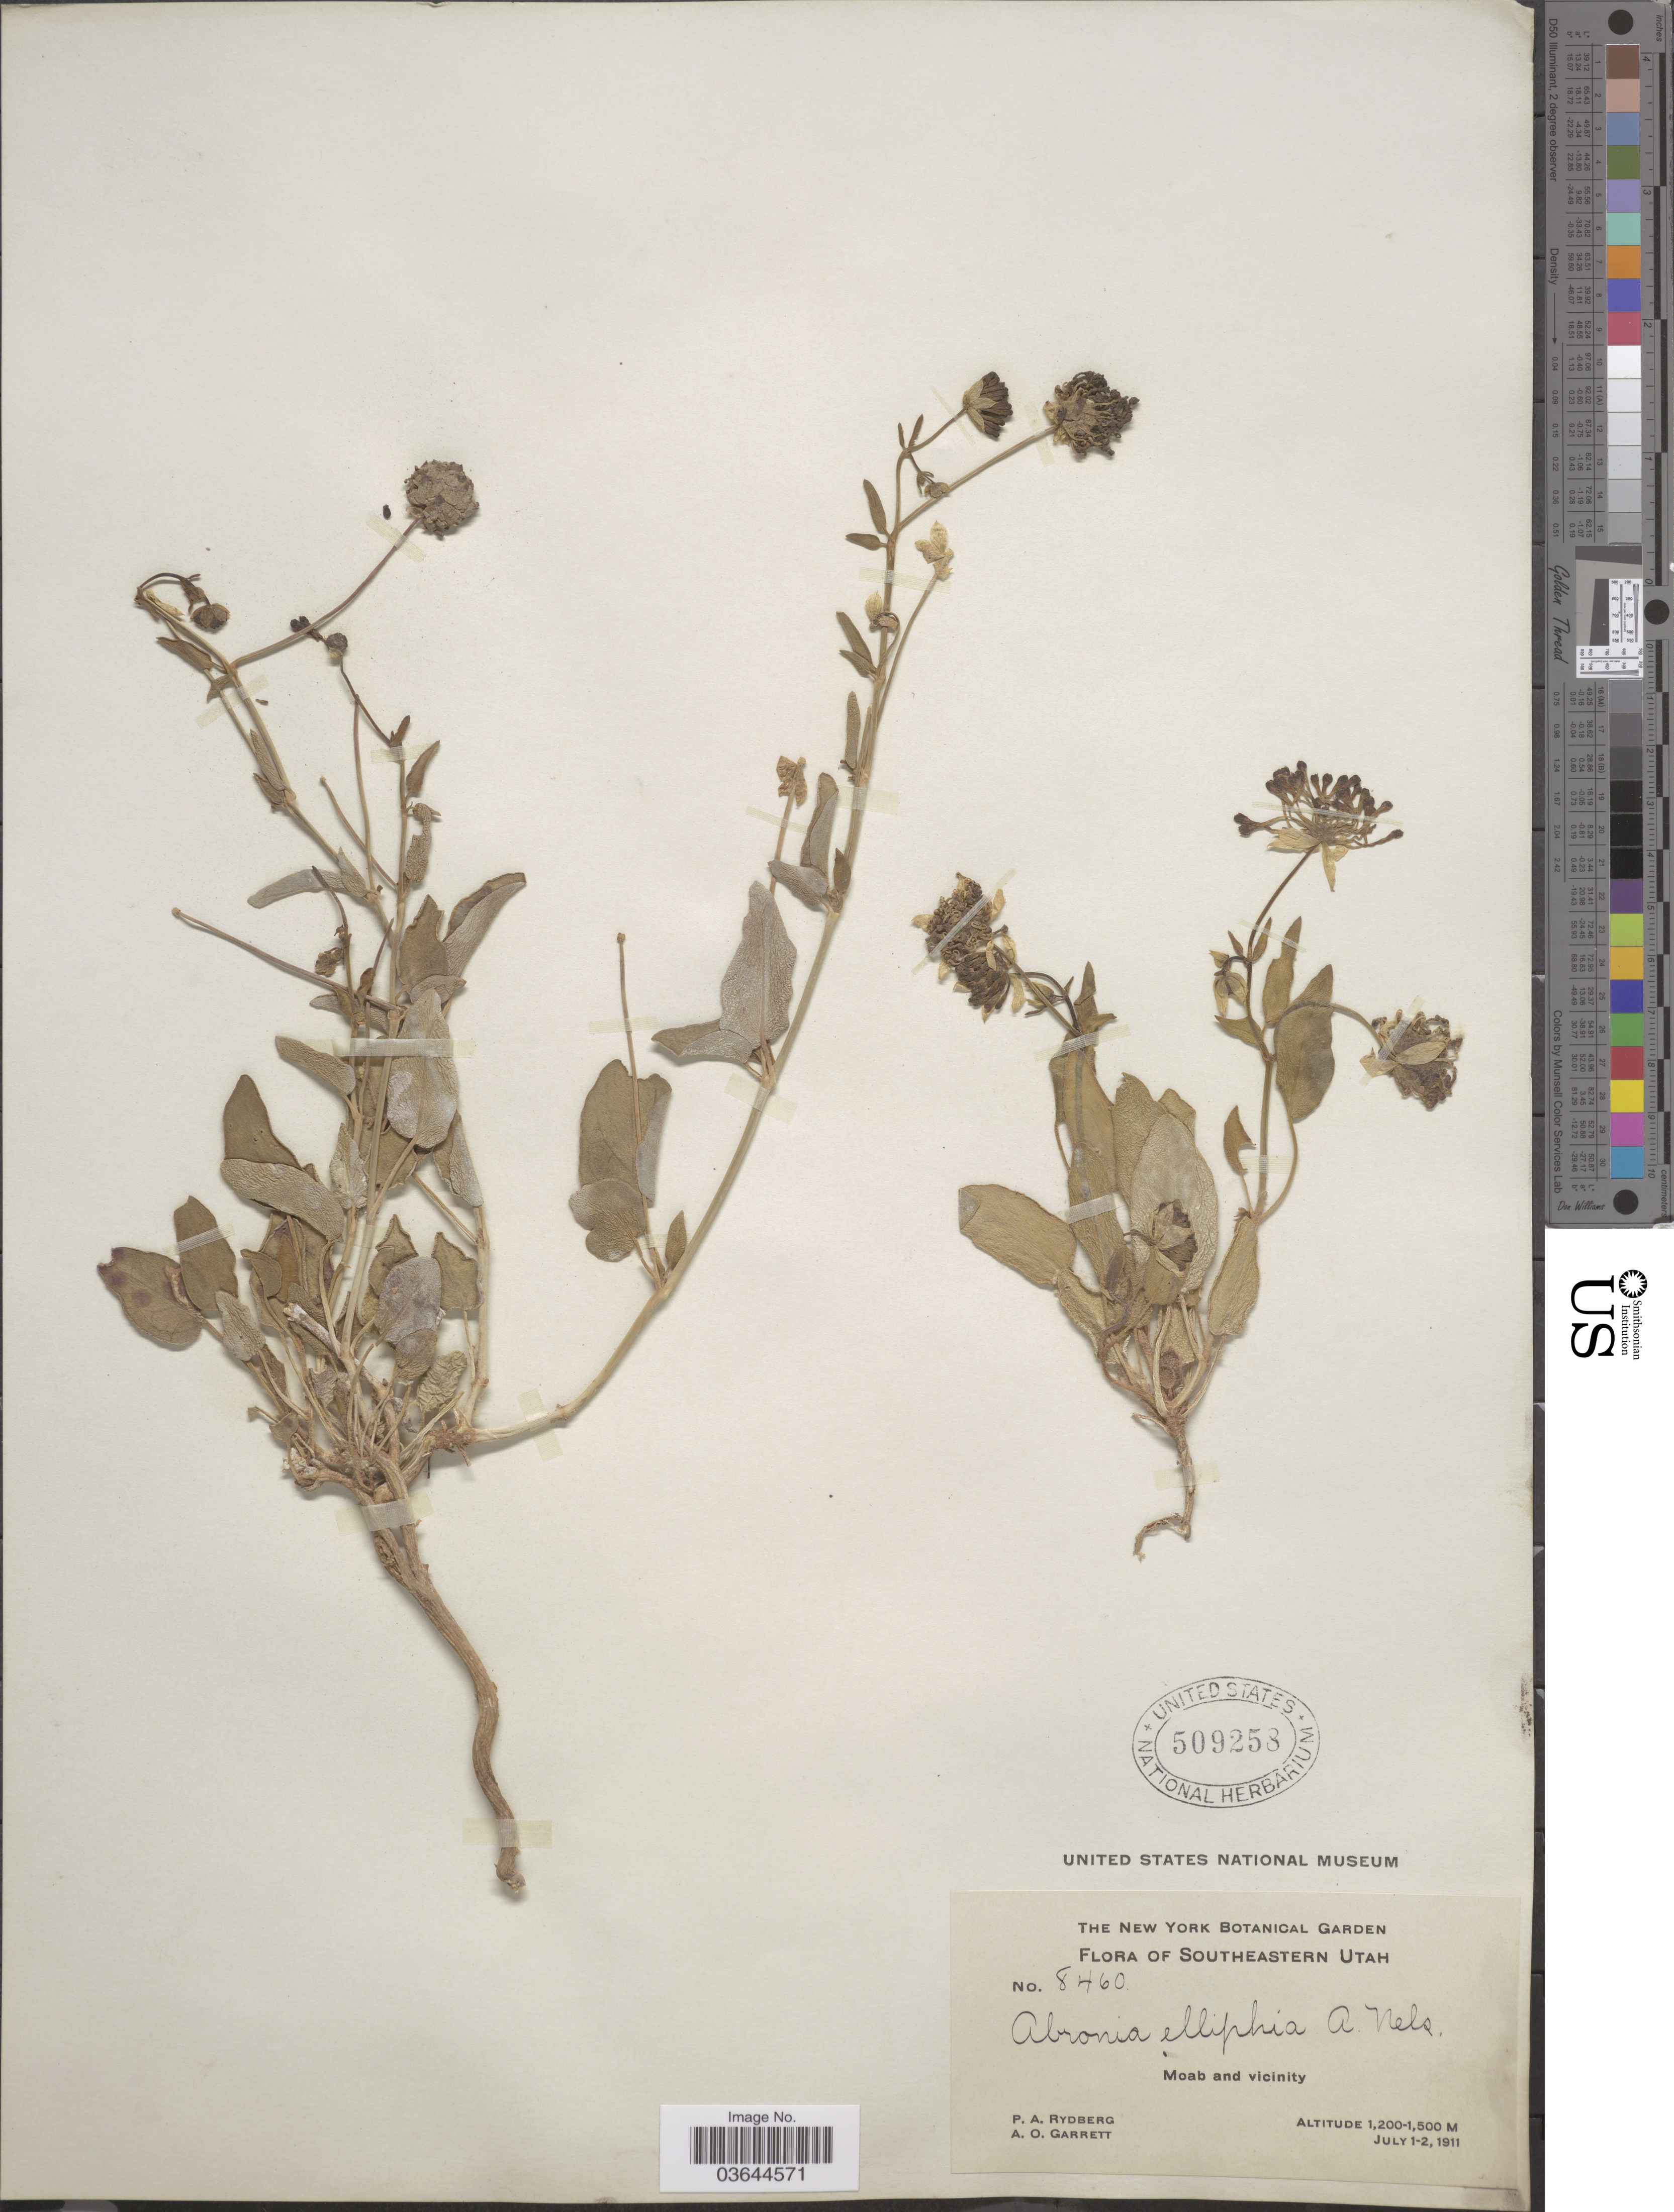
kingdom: Plantae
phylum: Tracheophyta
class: Magnoliopsida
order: Caryophyllales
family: Nyctaginaceae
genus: Abronia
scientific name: Abronia fragrans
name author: Nutt. ex Hook.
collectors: P. A. Rydberg & A. O. Garrett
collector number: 8460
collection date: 1911-07-01/1911-07-02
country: United States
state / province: Utah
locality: Southeastern Utah. Moab and vicinity.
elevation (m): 1200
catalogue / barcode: US 509253